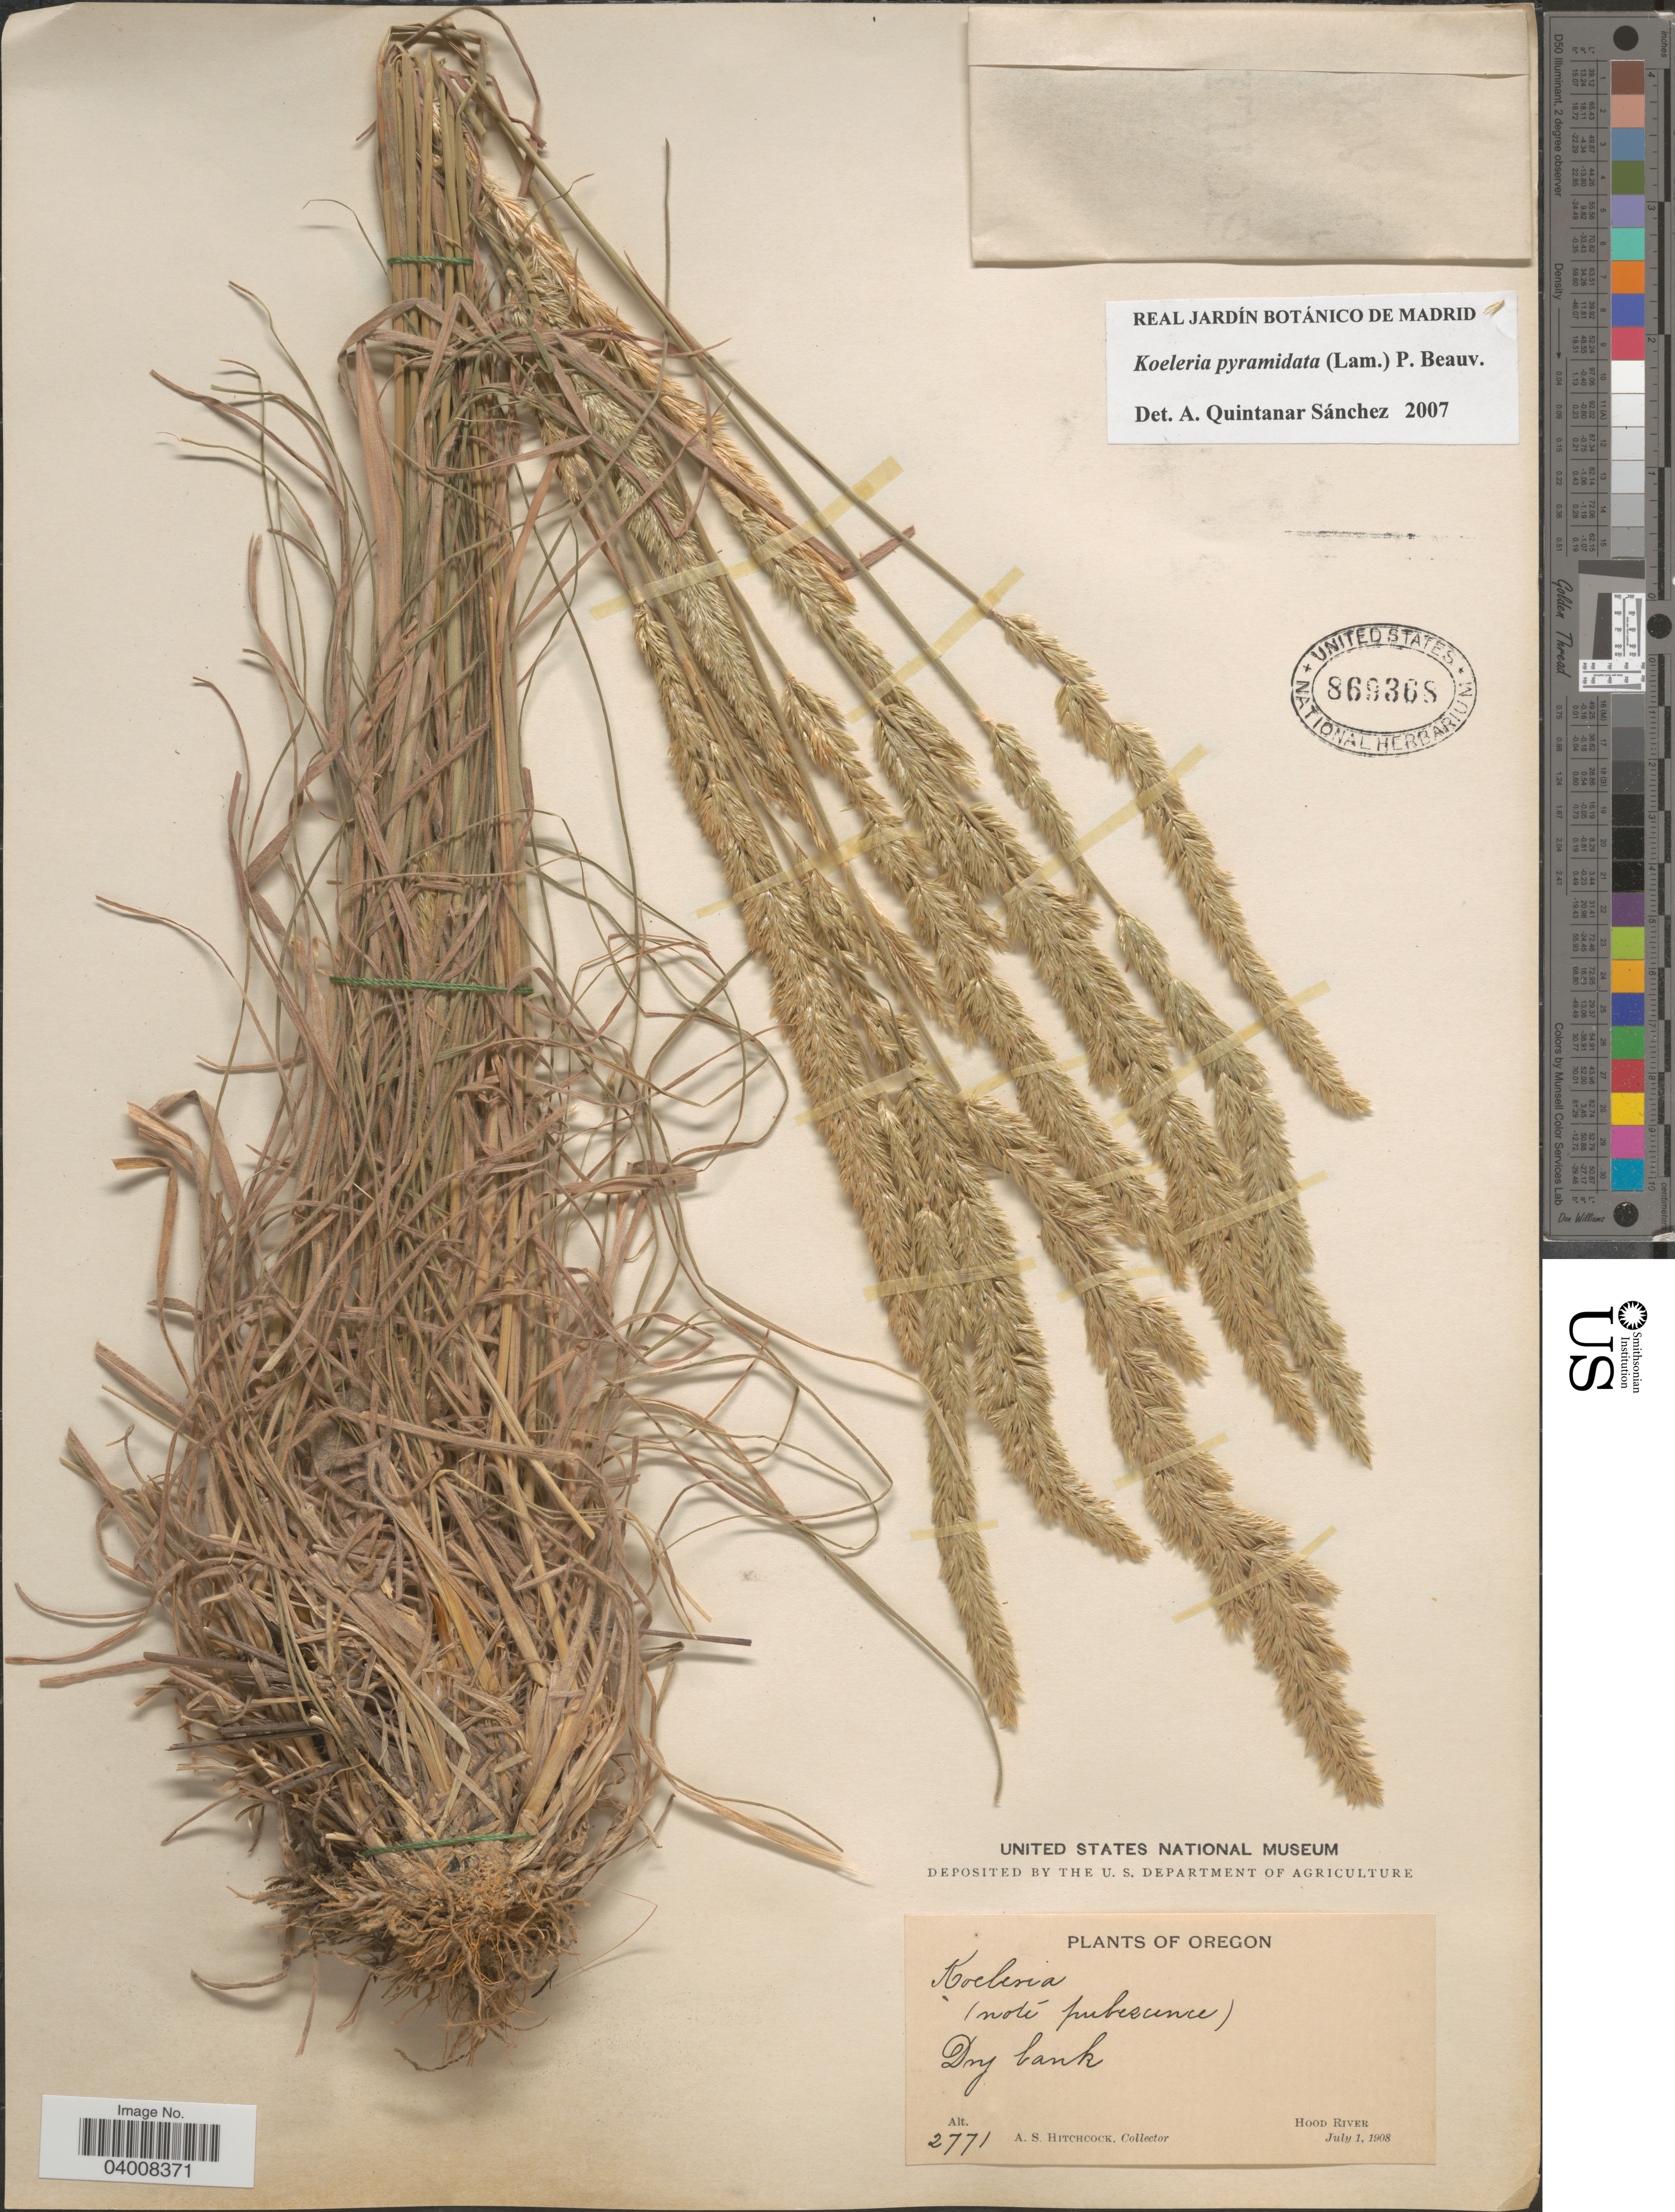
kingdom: Plantae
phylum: Tracheophyta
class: Liliopsida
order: Poales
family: Poaceae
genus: Koeleria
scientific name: Koeleria pyramidata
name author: (Lam.) P. Beauv.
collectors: A. S. Hitchcock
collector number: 2771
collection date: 1908-07-01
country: United States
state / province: Oregon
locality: Dry bank. Hood River.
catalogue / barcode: US 869368